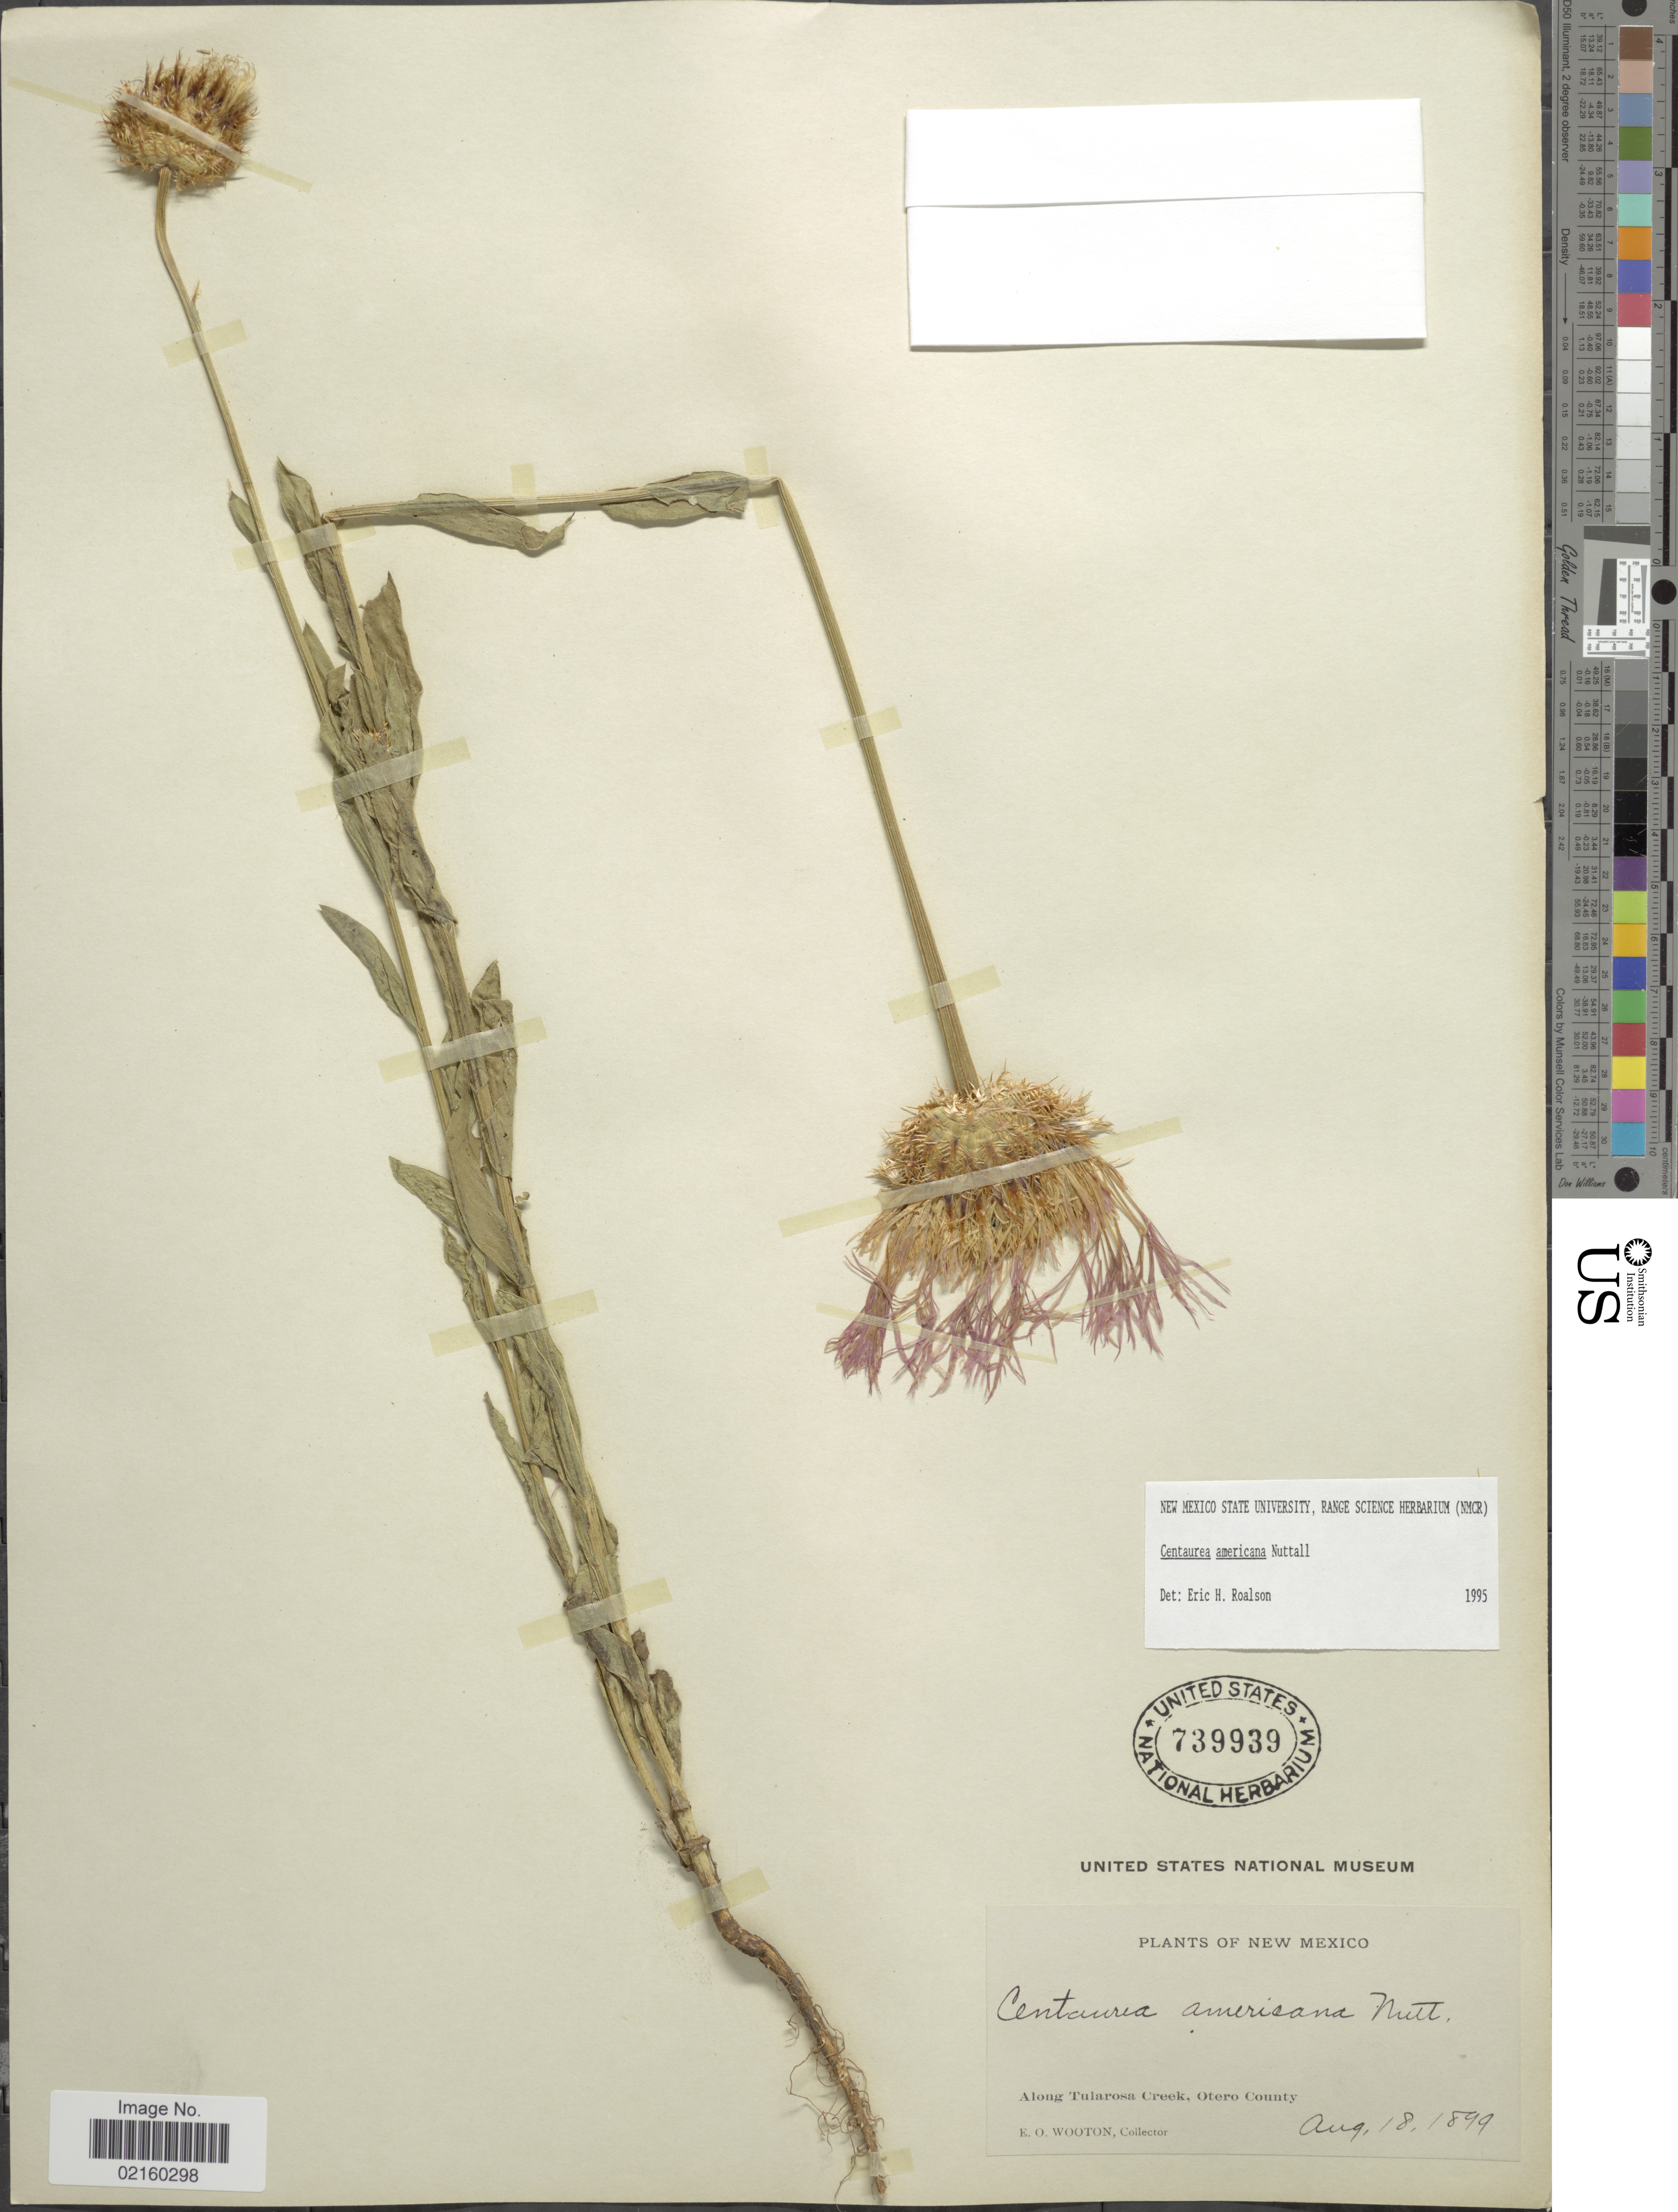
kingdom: Plantae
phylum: Tracheophyta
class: Magnoliopsida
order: Asterales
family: Asteraceae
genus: Plectocephalus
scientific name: Plectocephalus americanus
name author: (Nutt.) D. Don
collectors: E. O. Wooton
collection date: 1899-08-18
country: United States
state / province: New Mexico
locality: Along Tularosa Creek, Otero County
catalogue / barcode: US 739939